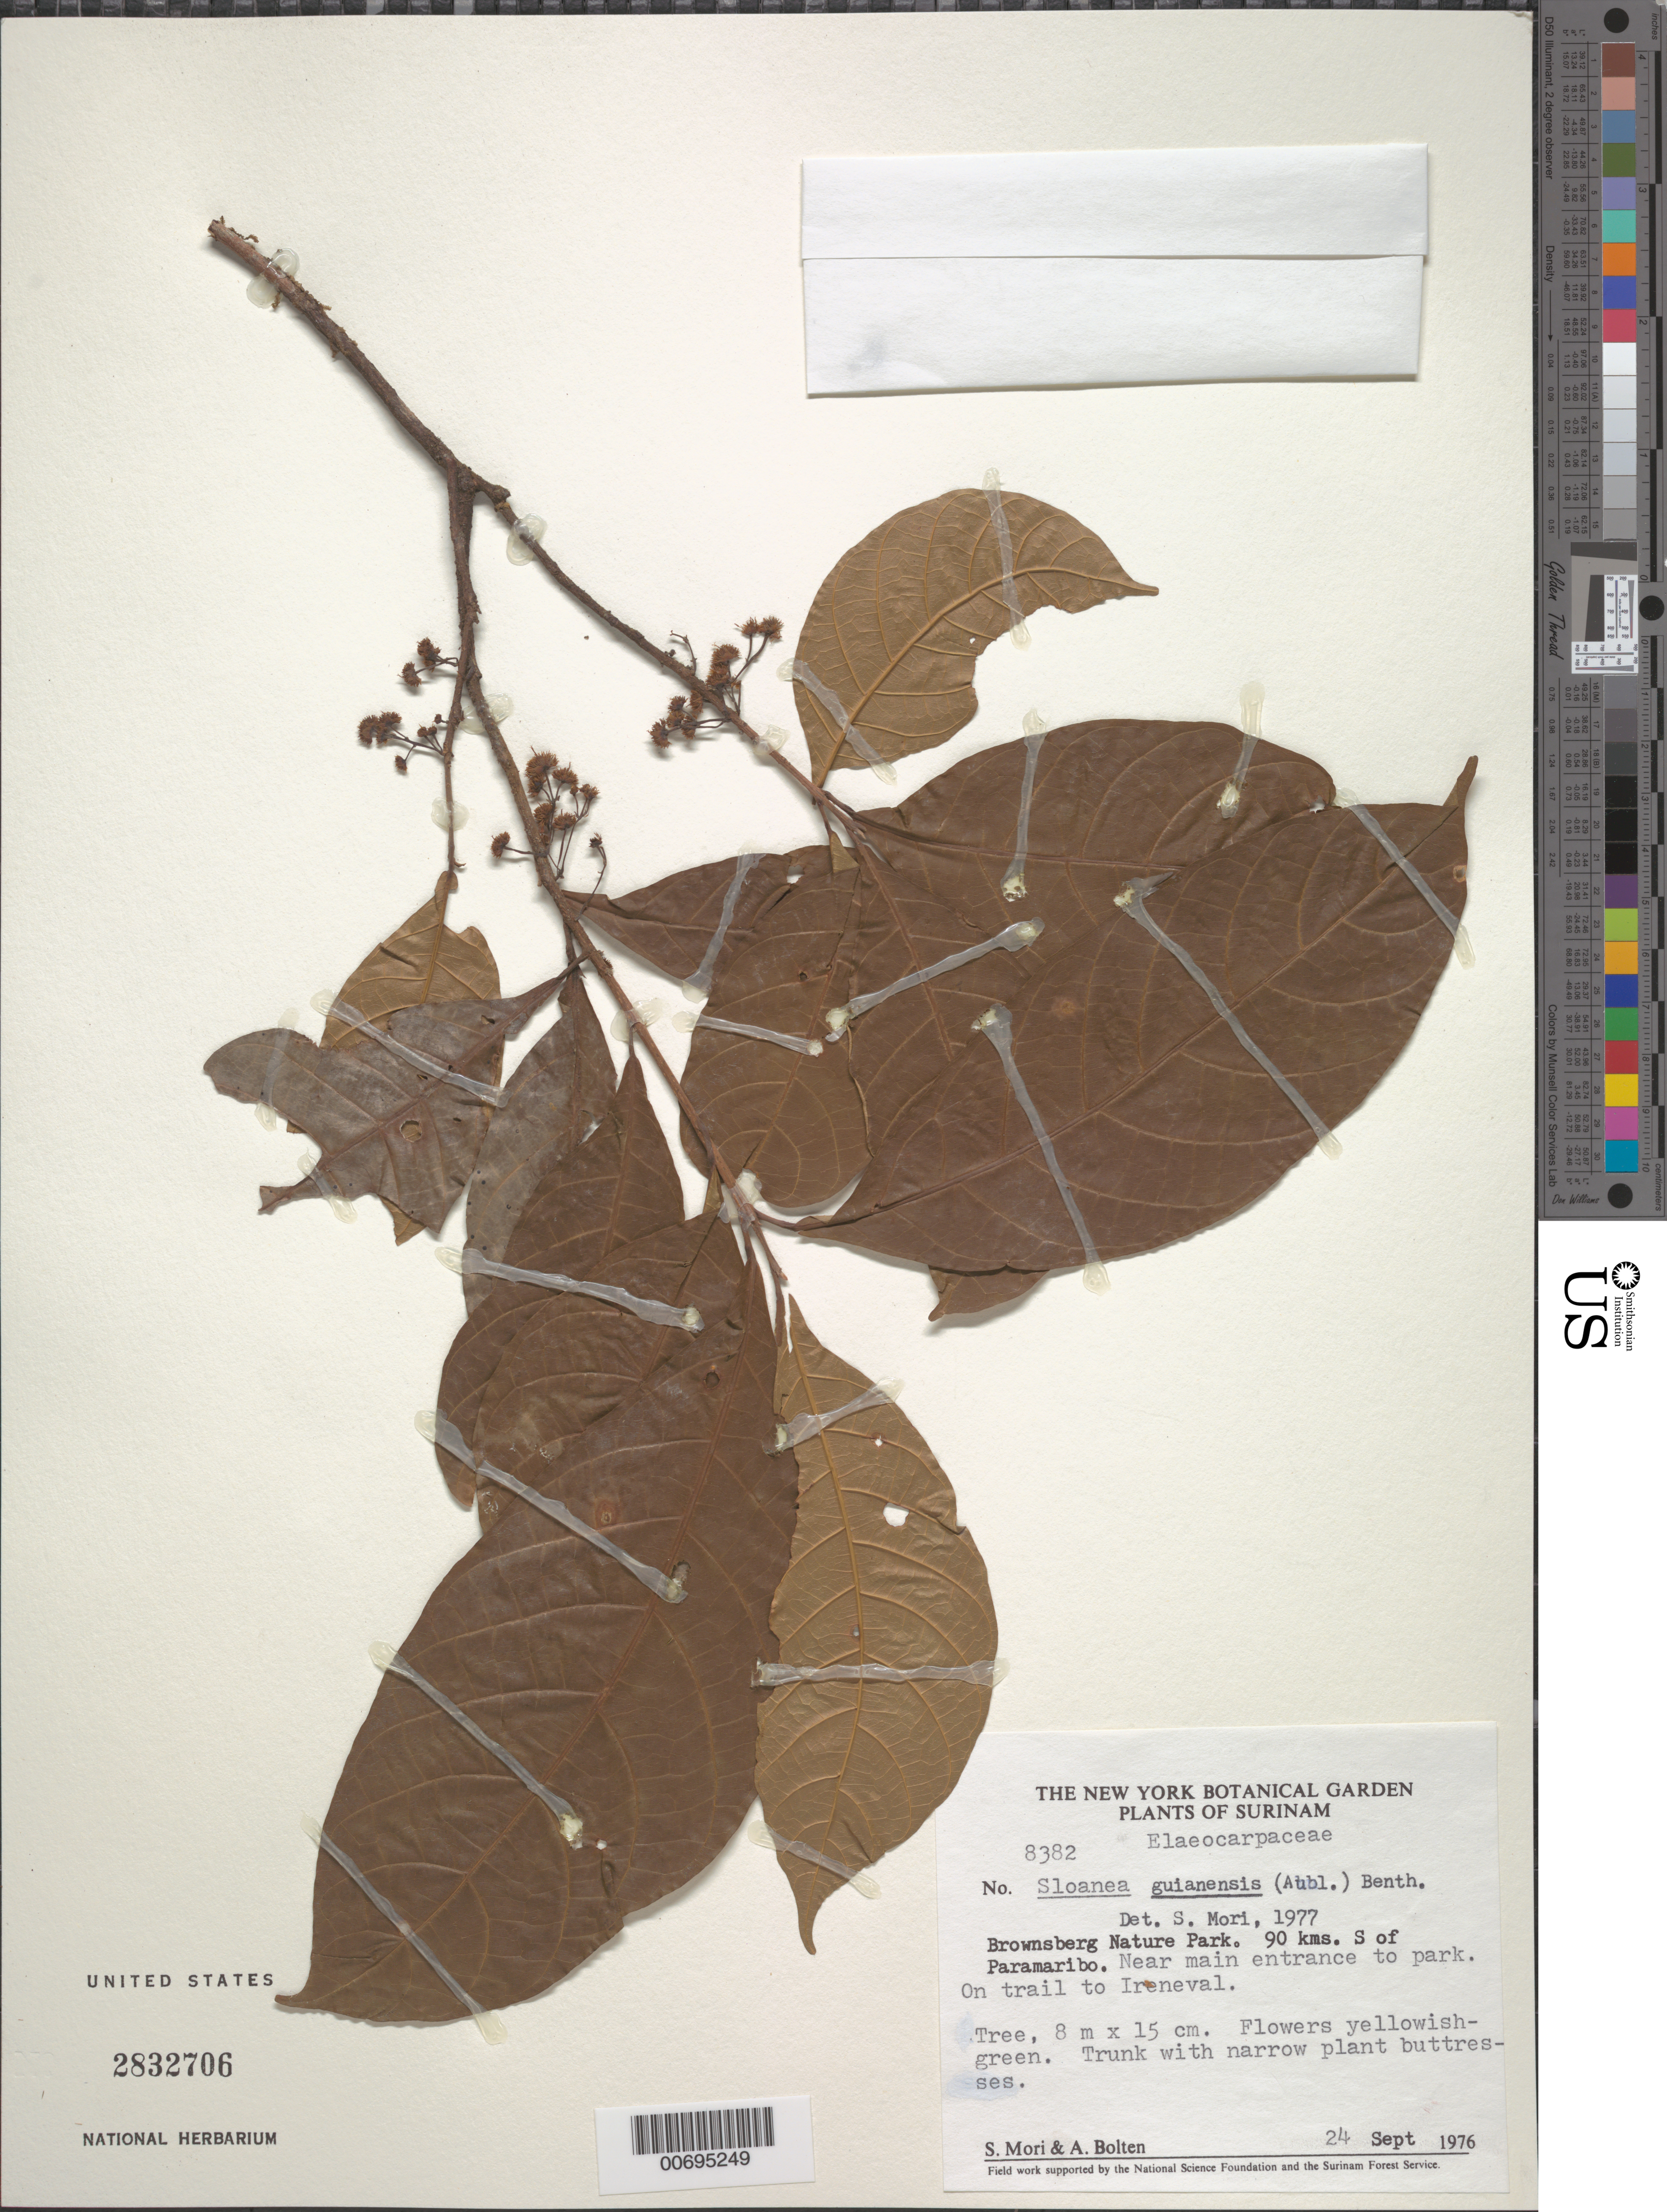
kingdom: Plantae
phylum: Tracheophyta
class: Magnoliopsida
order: Oxalidales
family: Elaeocarpaceae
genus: Sloanea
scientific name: Sloanea guianensis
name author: (Aubl.) Benth.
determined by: Mori, Scott A.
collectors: S. Mori & A. Bolten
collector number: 8382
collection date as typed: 24-Sep-76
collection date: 1976-09-24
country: Suriname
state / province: Brokopondo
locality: Brownsberg Nature Reserve, 90 km S of Paramaribo, trail to Ireneval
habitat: Trailside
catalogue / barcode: US 2832706